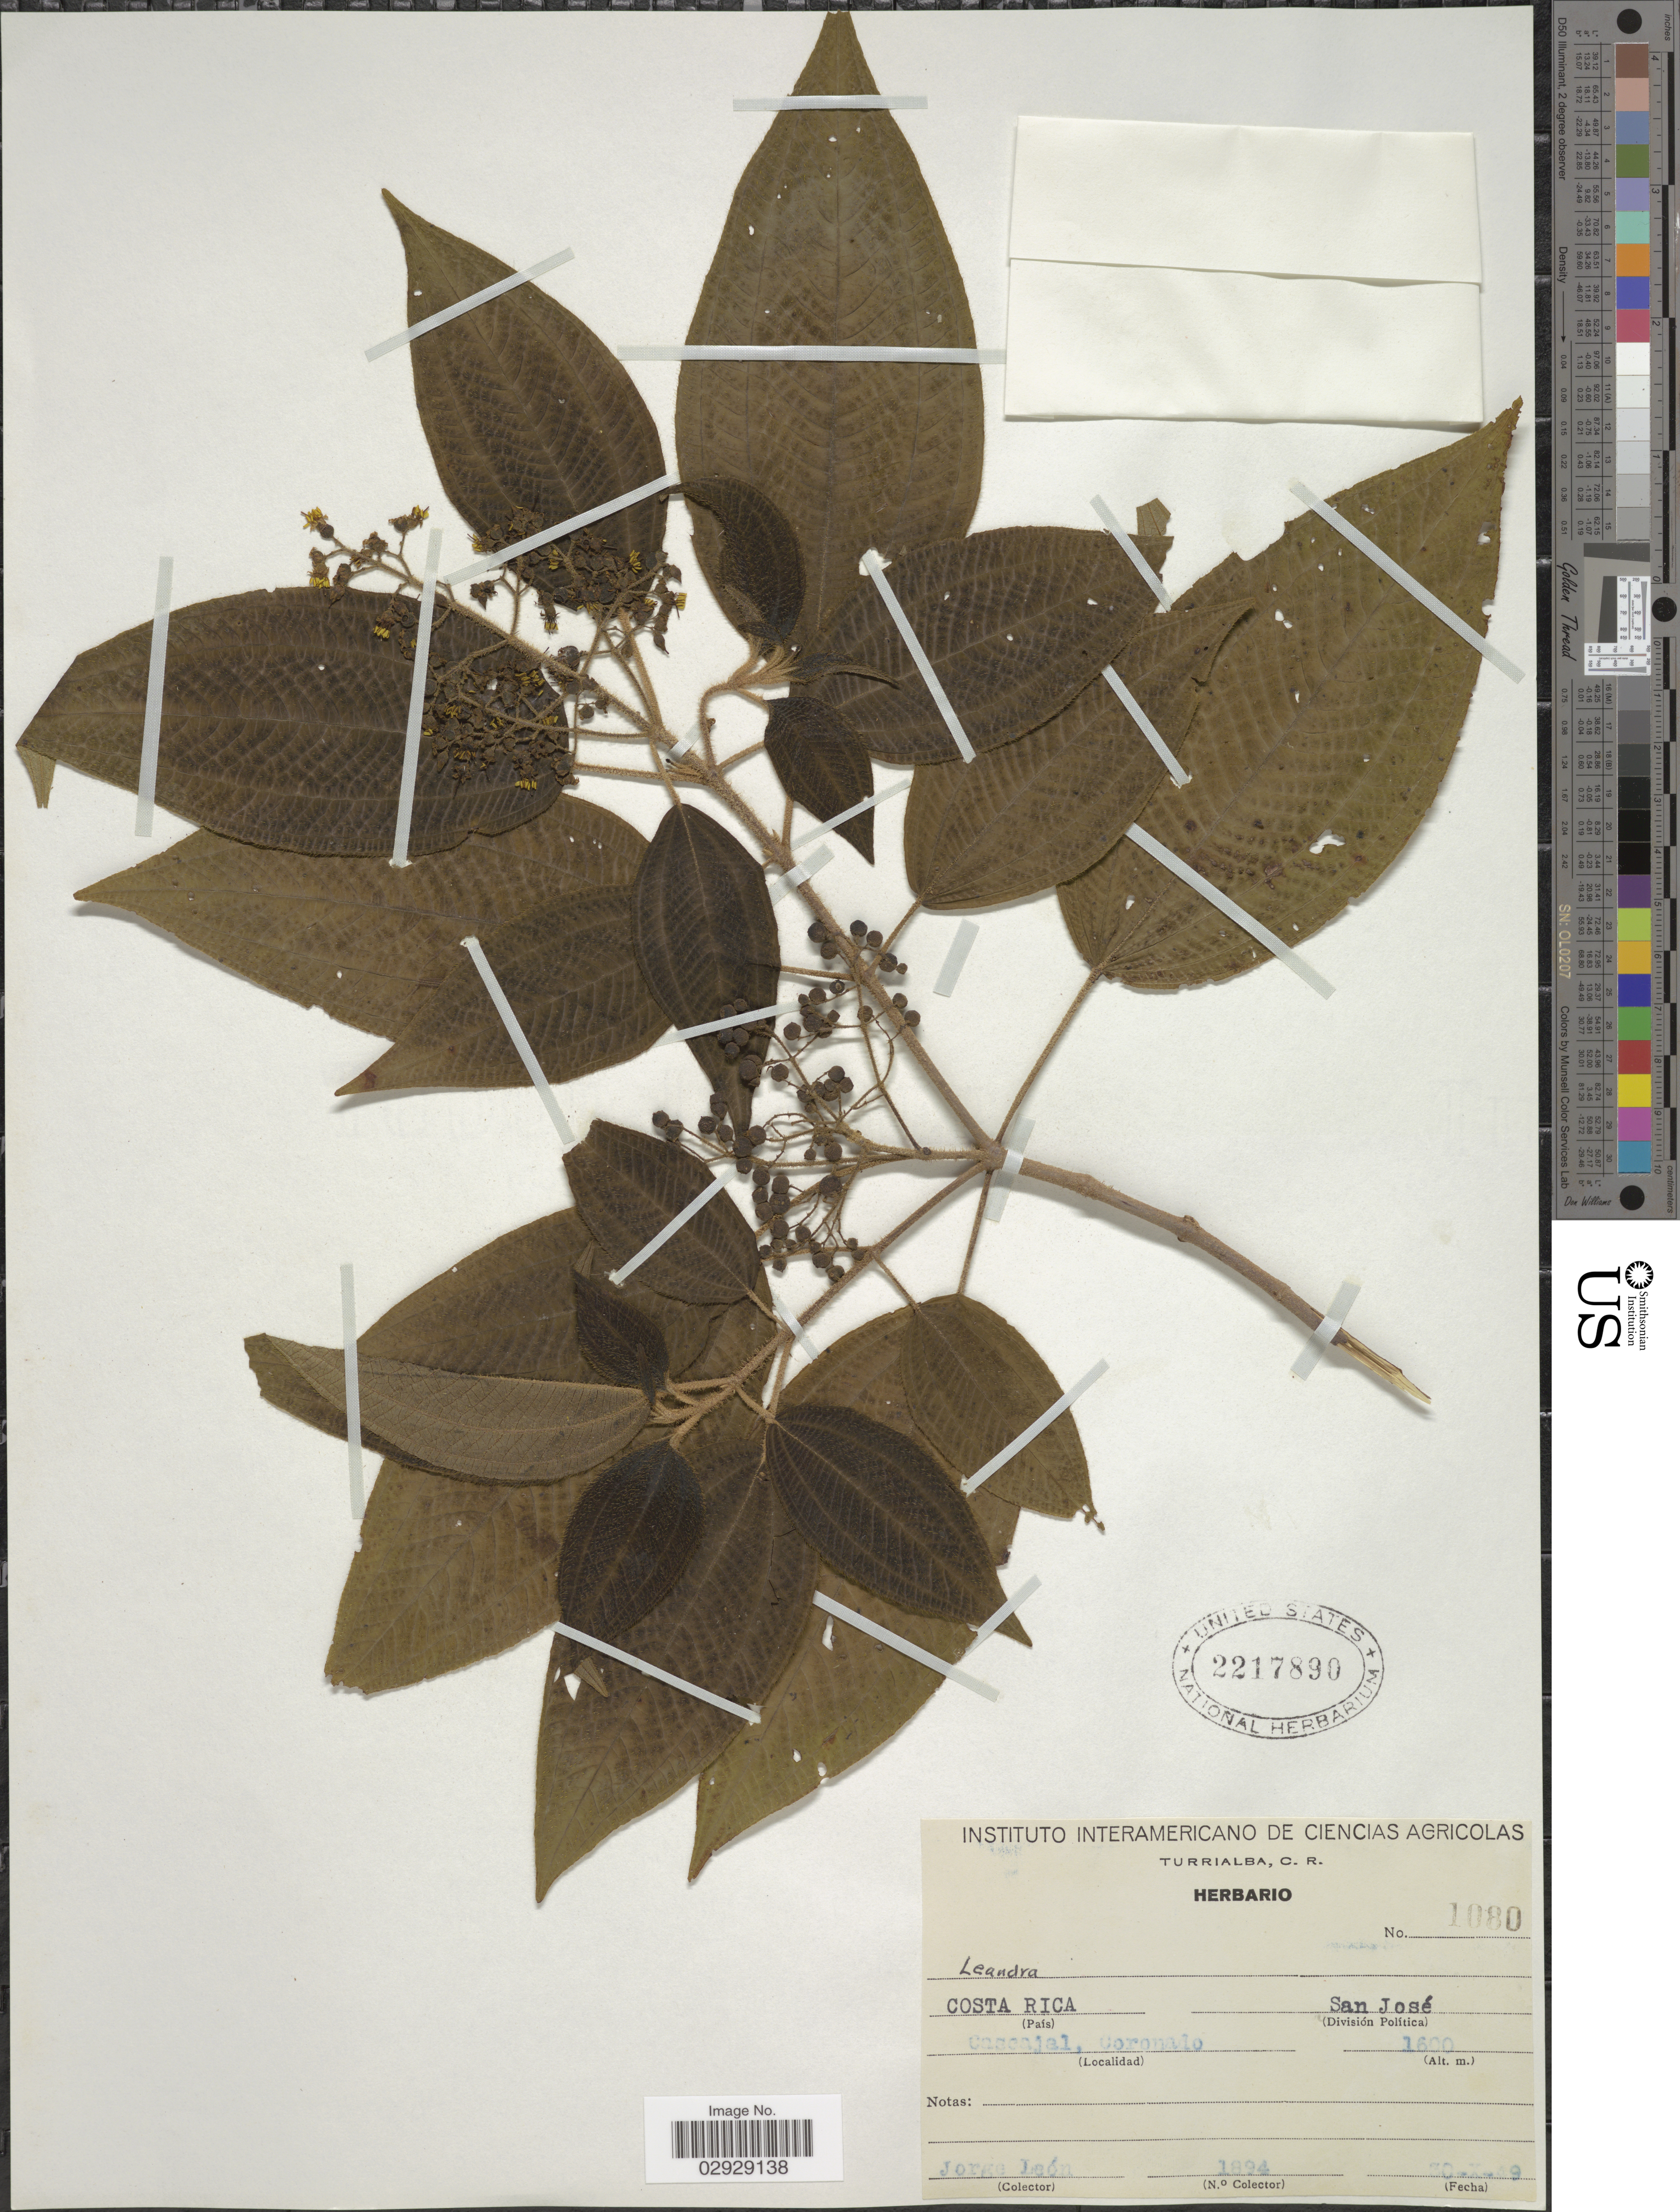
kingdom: Plantae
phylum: Tracheophyta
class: Magnoliopsida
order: Myrtales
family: Melastomataceae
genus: Leandra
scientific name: Leandra costaricensis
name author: Cogn.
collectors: J. León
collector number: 1894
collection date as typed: Transcribed d/m/y: 30/10/49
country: Costa Rica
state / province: San José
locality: Cascajal, Coronado.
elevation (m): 1600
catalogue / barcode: US 2217890